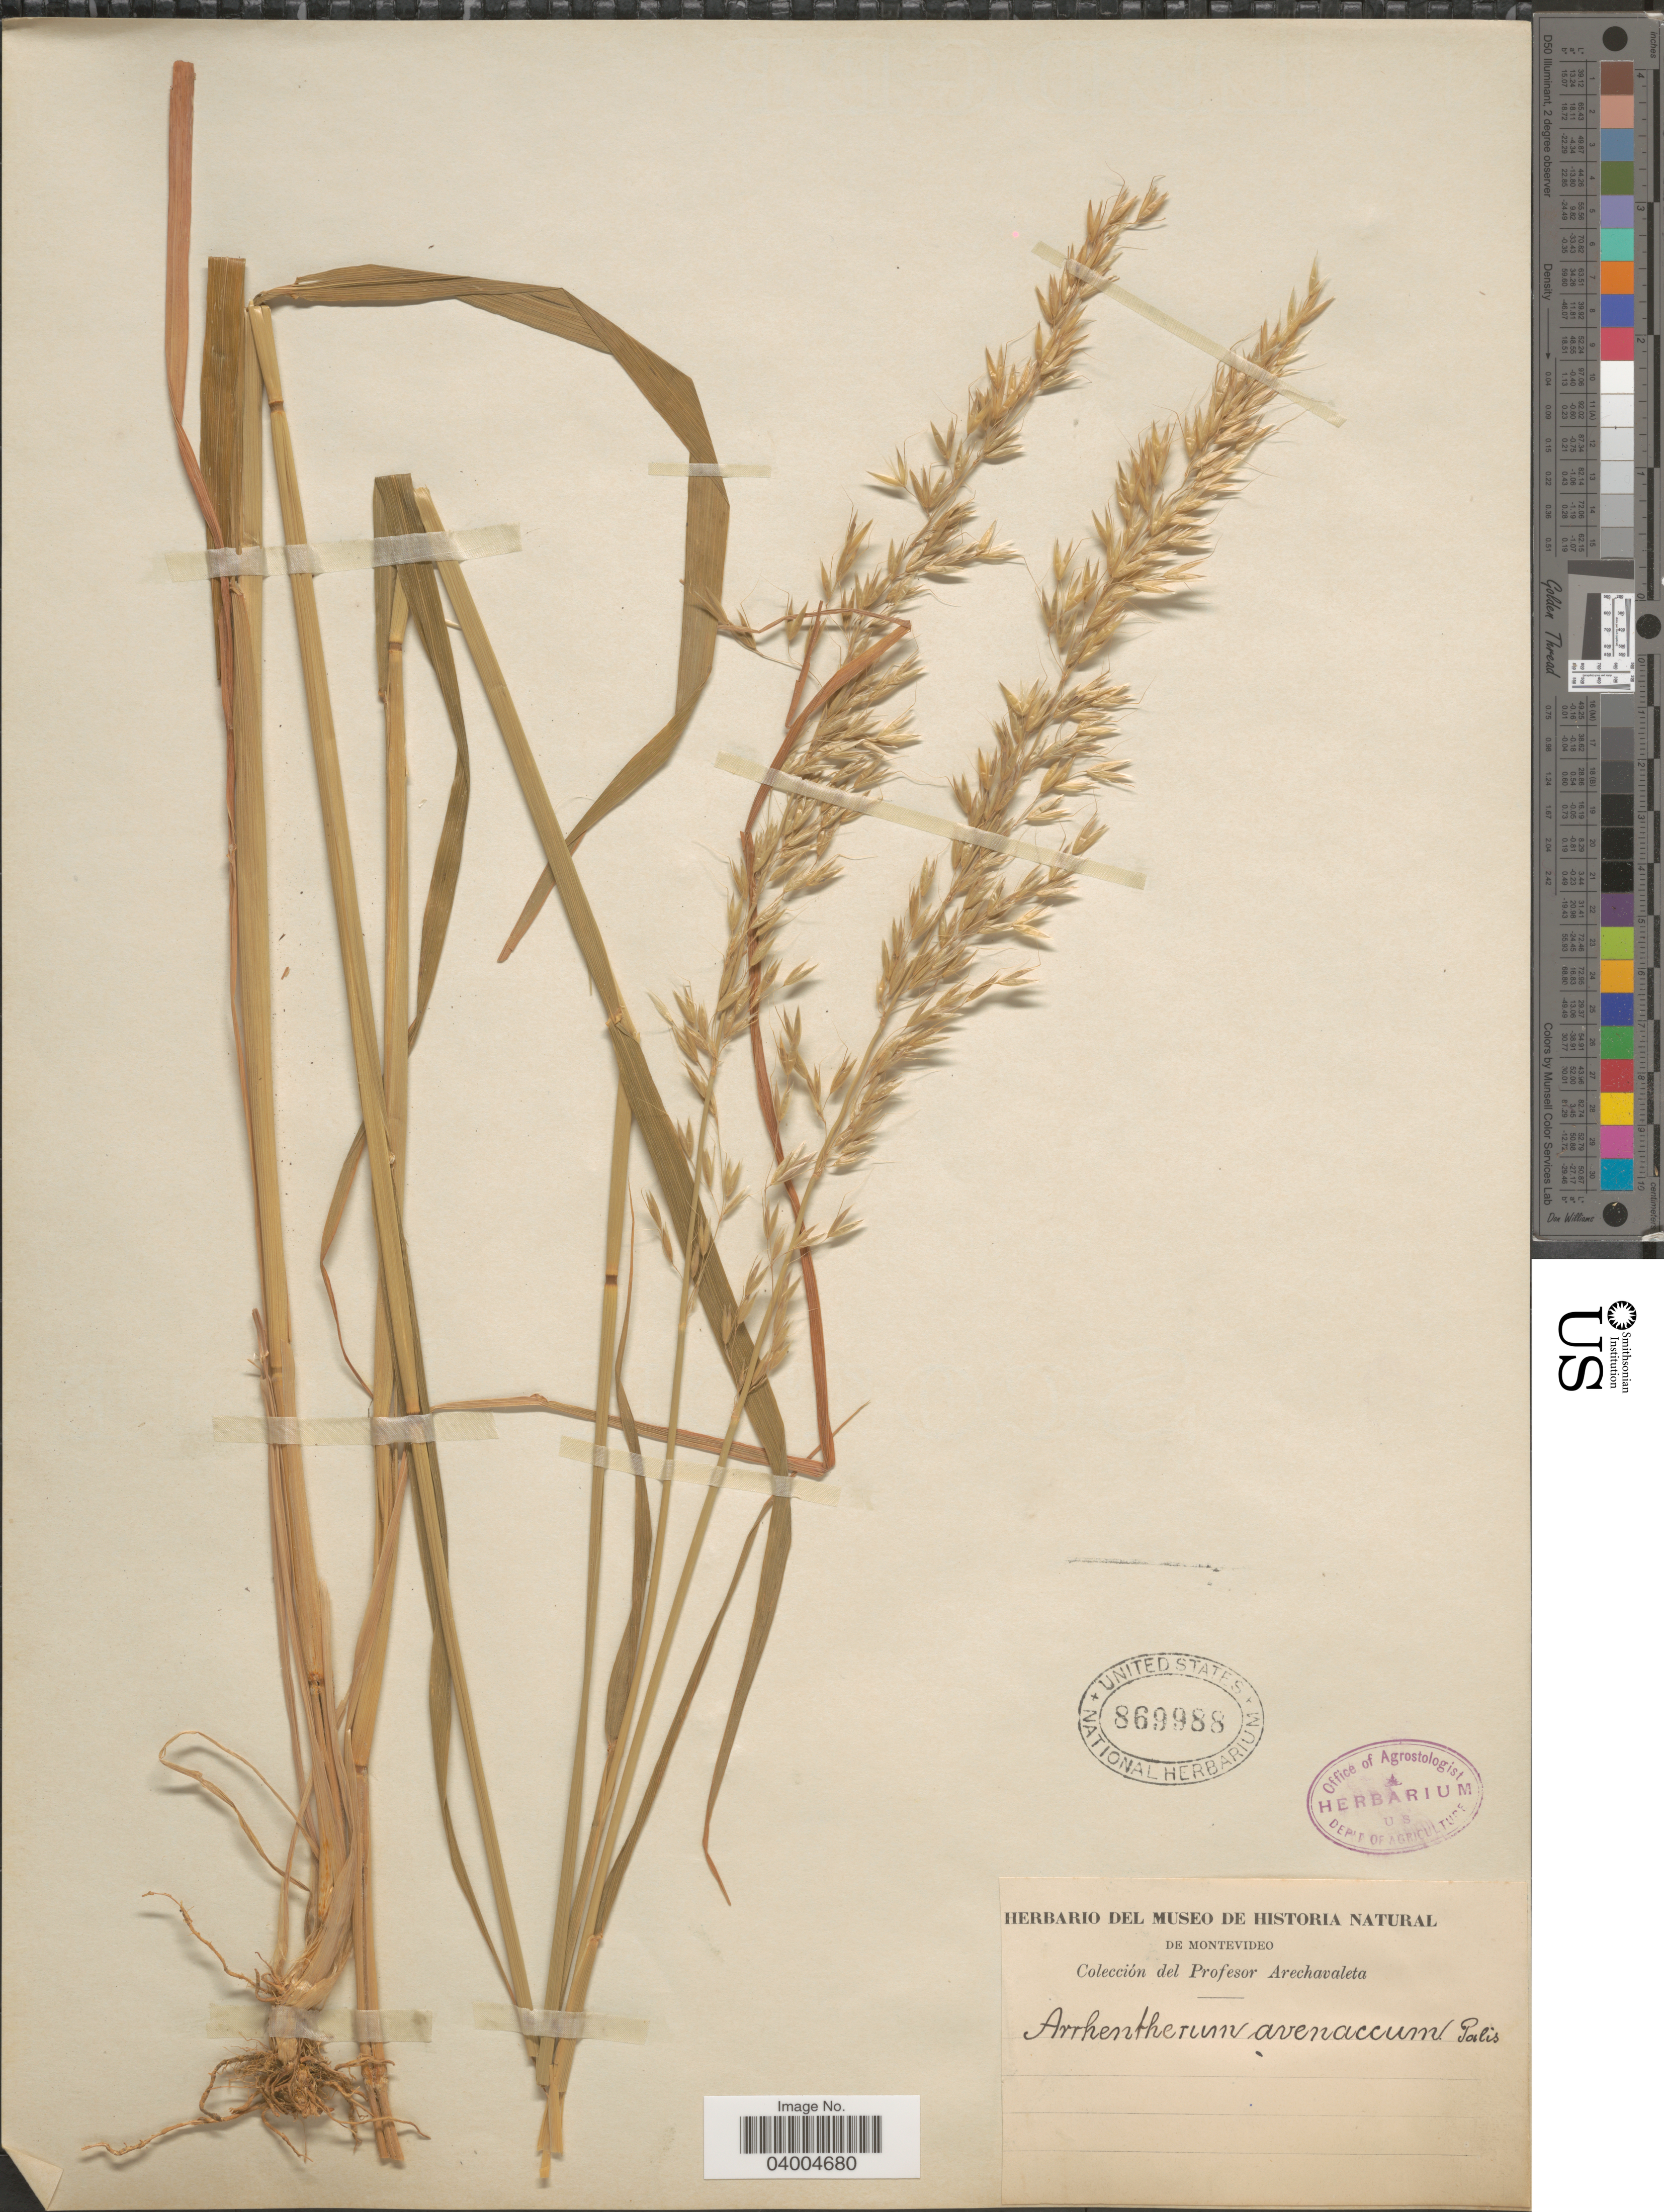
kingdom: Plantae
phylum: Tracheophyta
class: Liliopsida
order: Poales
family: Poaceae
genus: Arrhenatherum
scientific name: Arrhenatherum elatius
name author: (L.) J. Presl & C. Presl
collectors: Arechavaleta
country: Uruguay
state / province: Montevideo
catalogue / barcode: US 869988